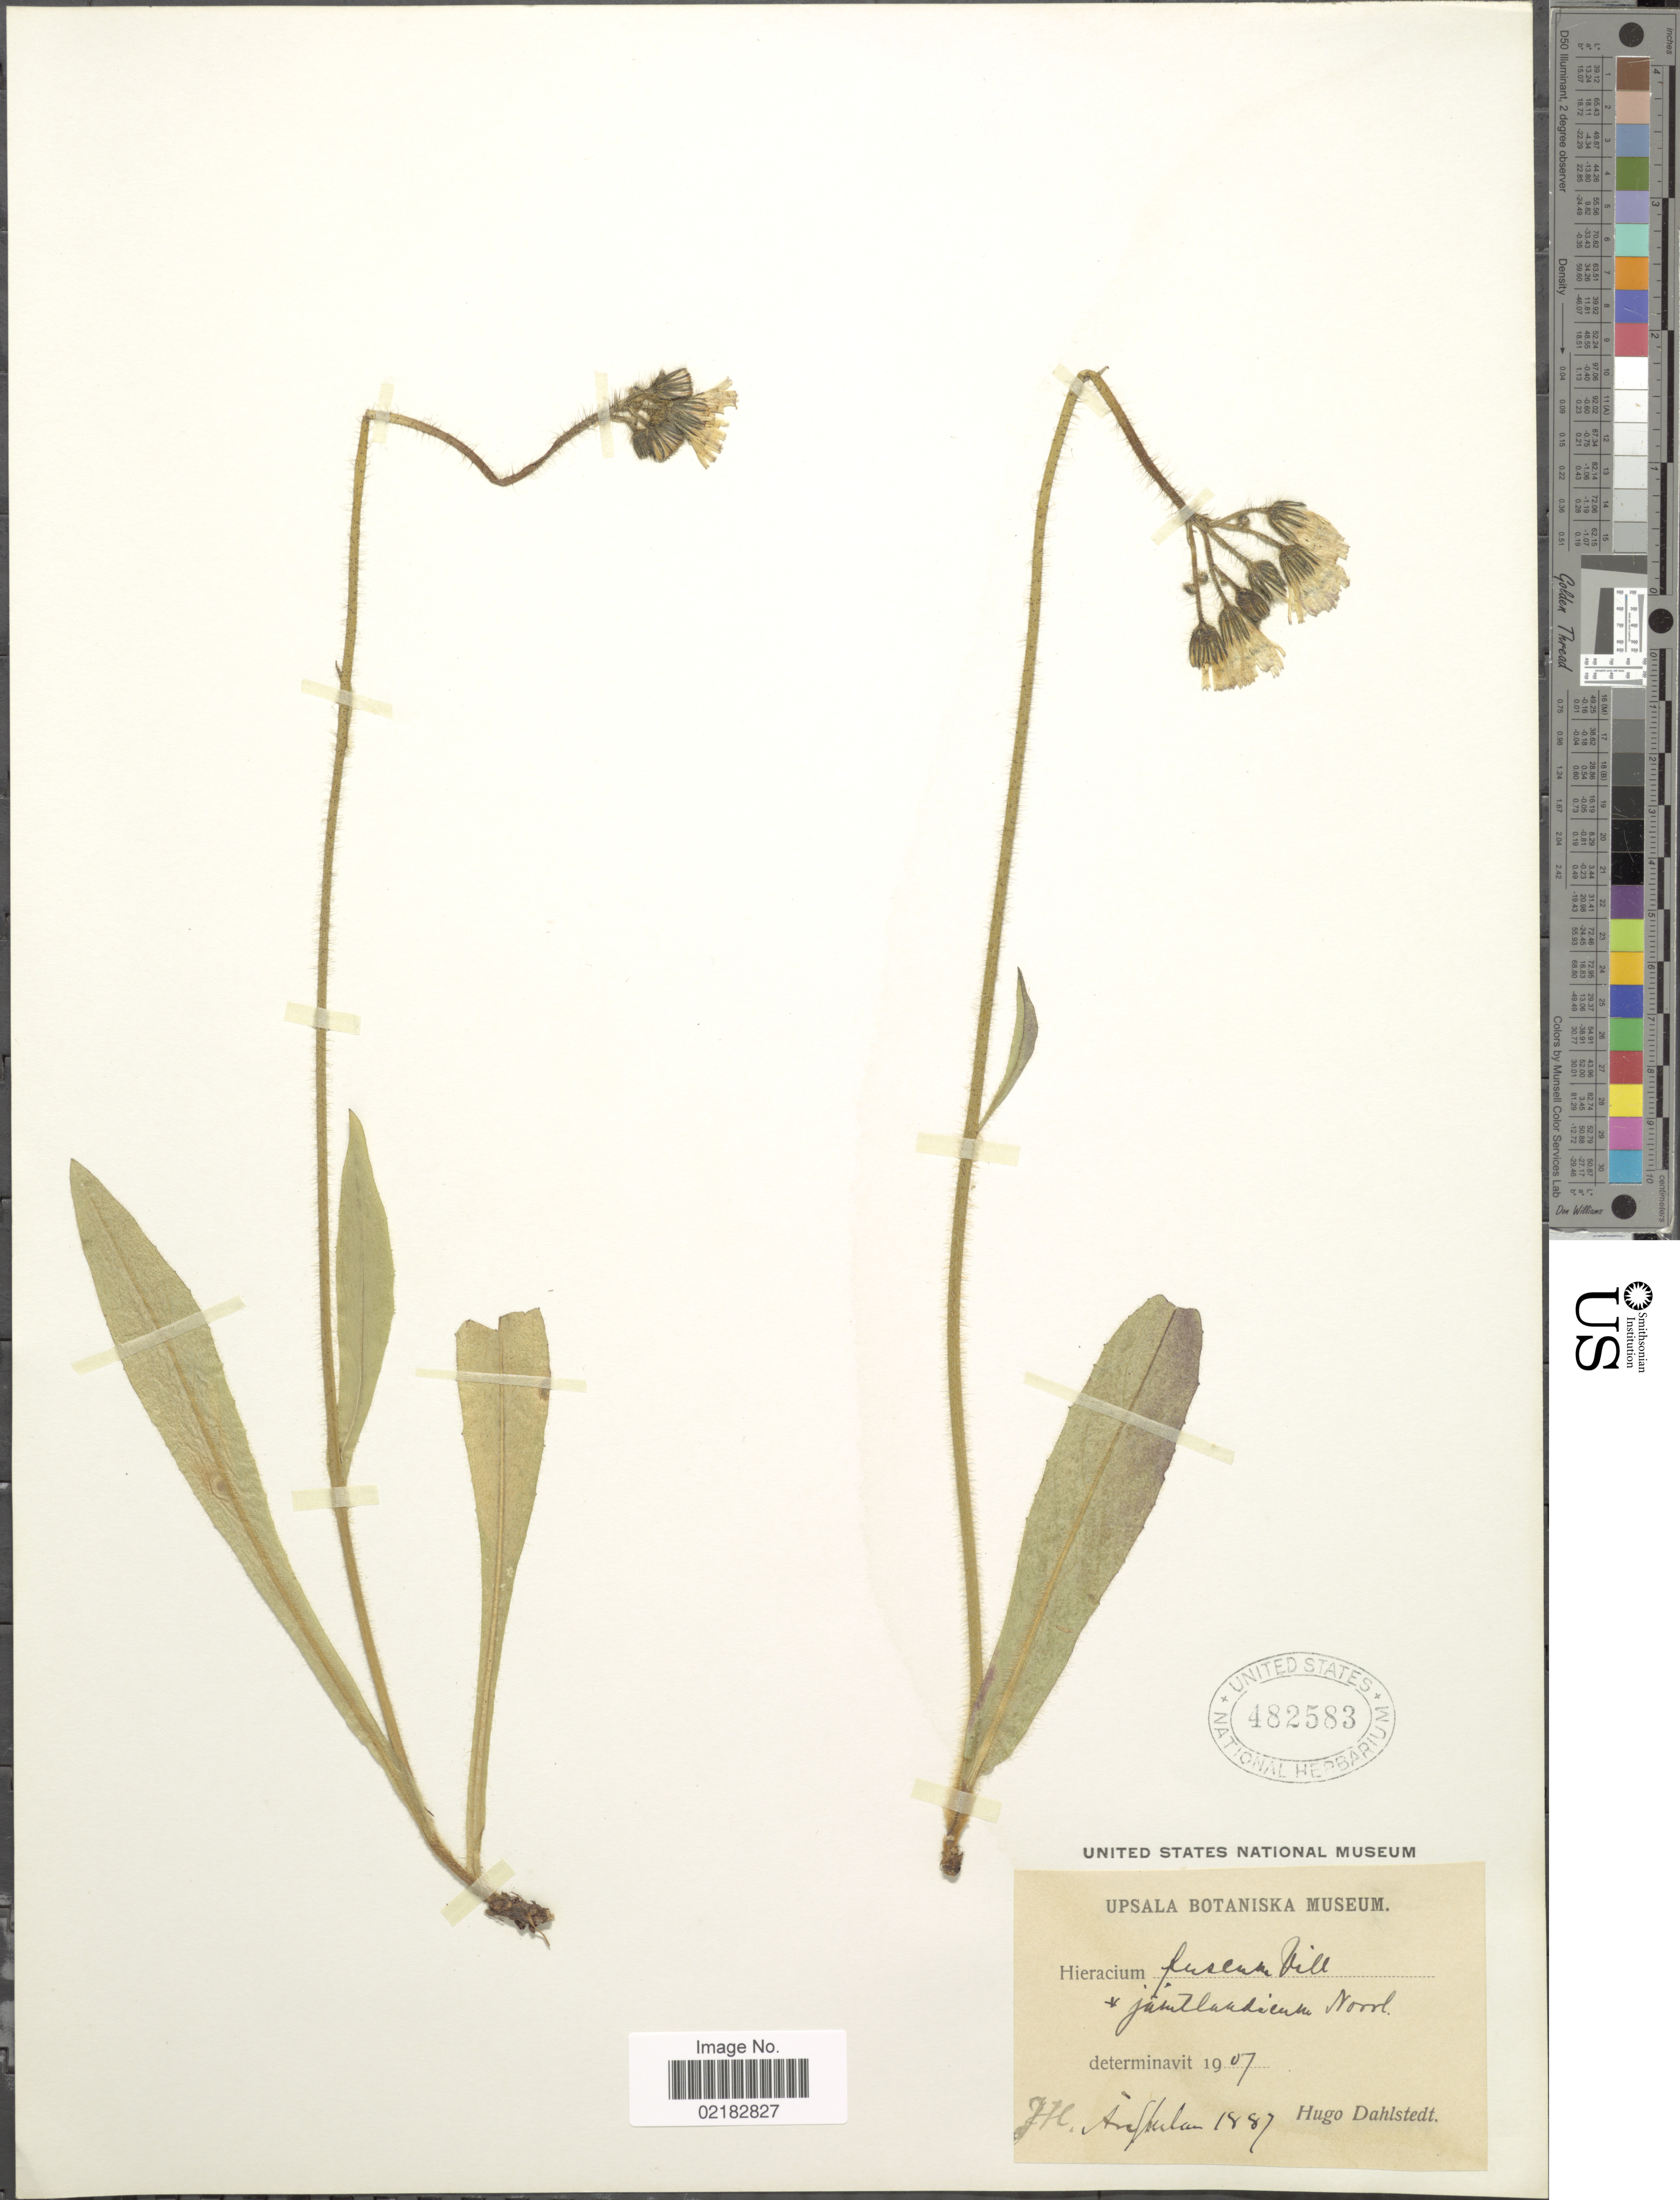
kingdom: Plantae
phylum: Tracheophyta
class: Magnoliopsida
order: Asterales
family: Asteraceae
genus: Pilosella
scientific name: Pilosella fusca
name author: (Vill.) Arvet-Touvet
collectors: H. G. Dahlstedt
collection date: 1887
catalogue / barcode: US 482583